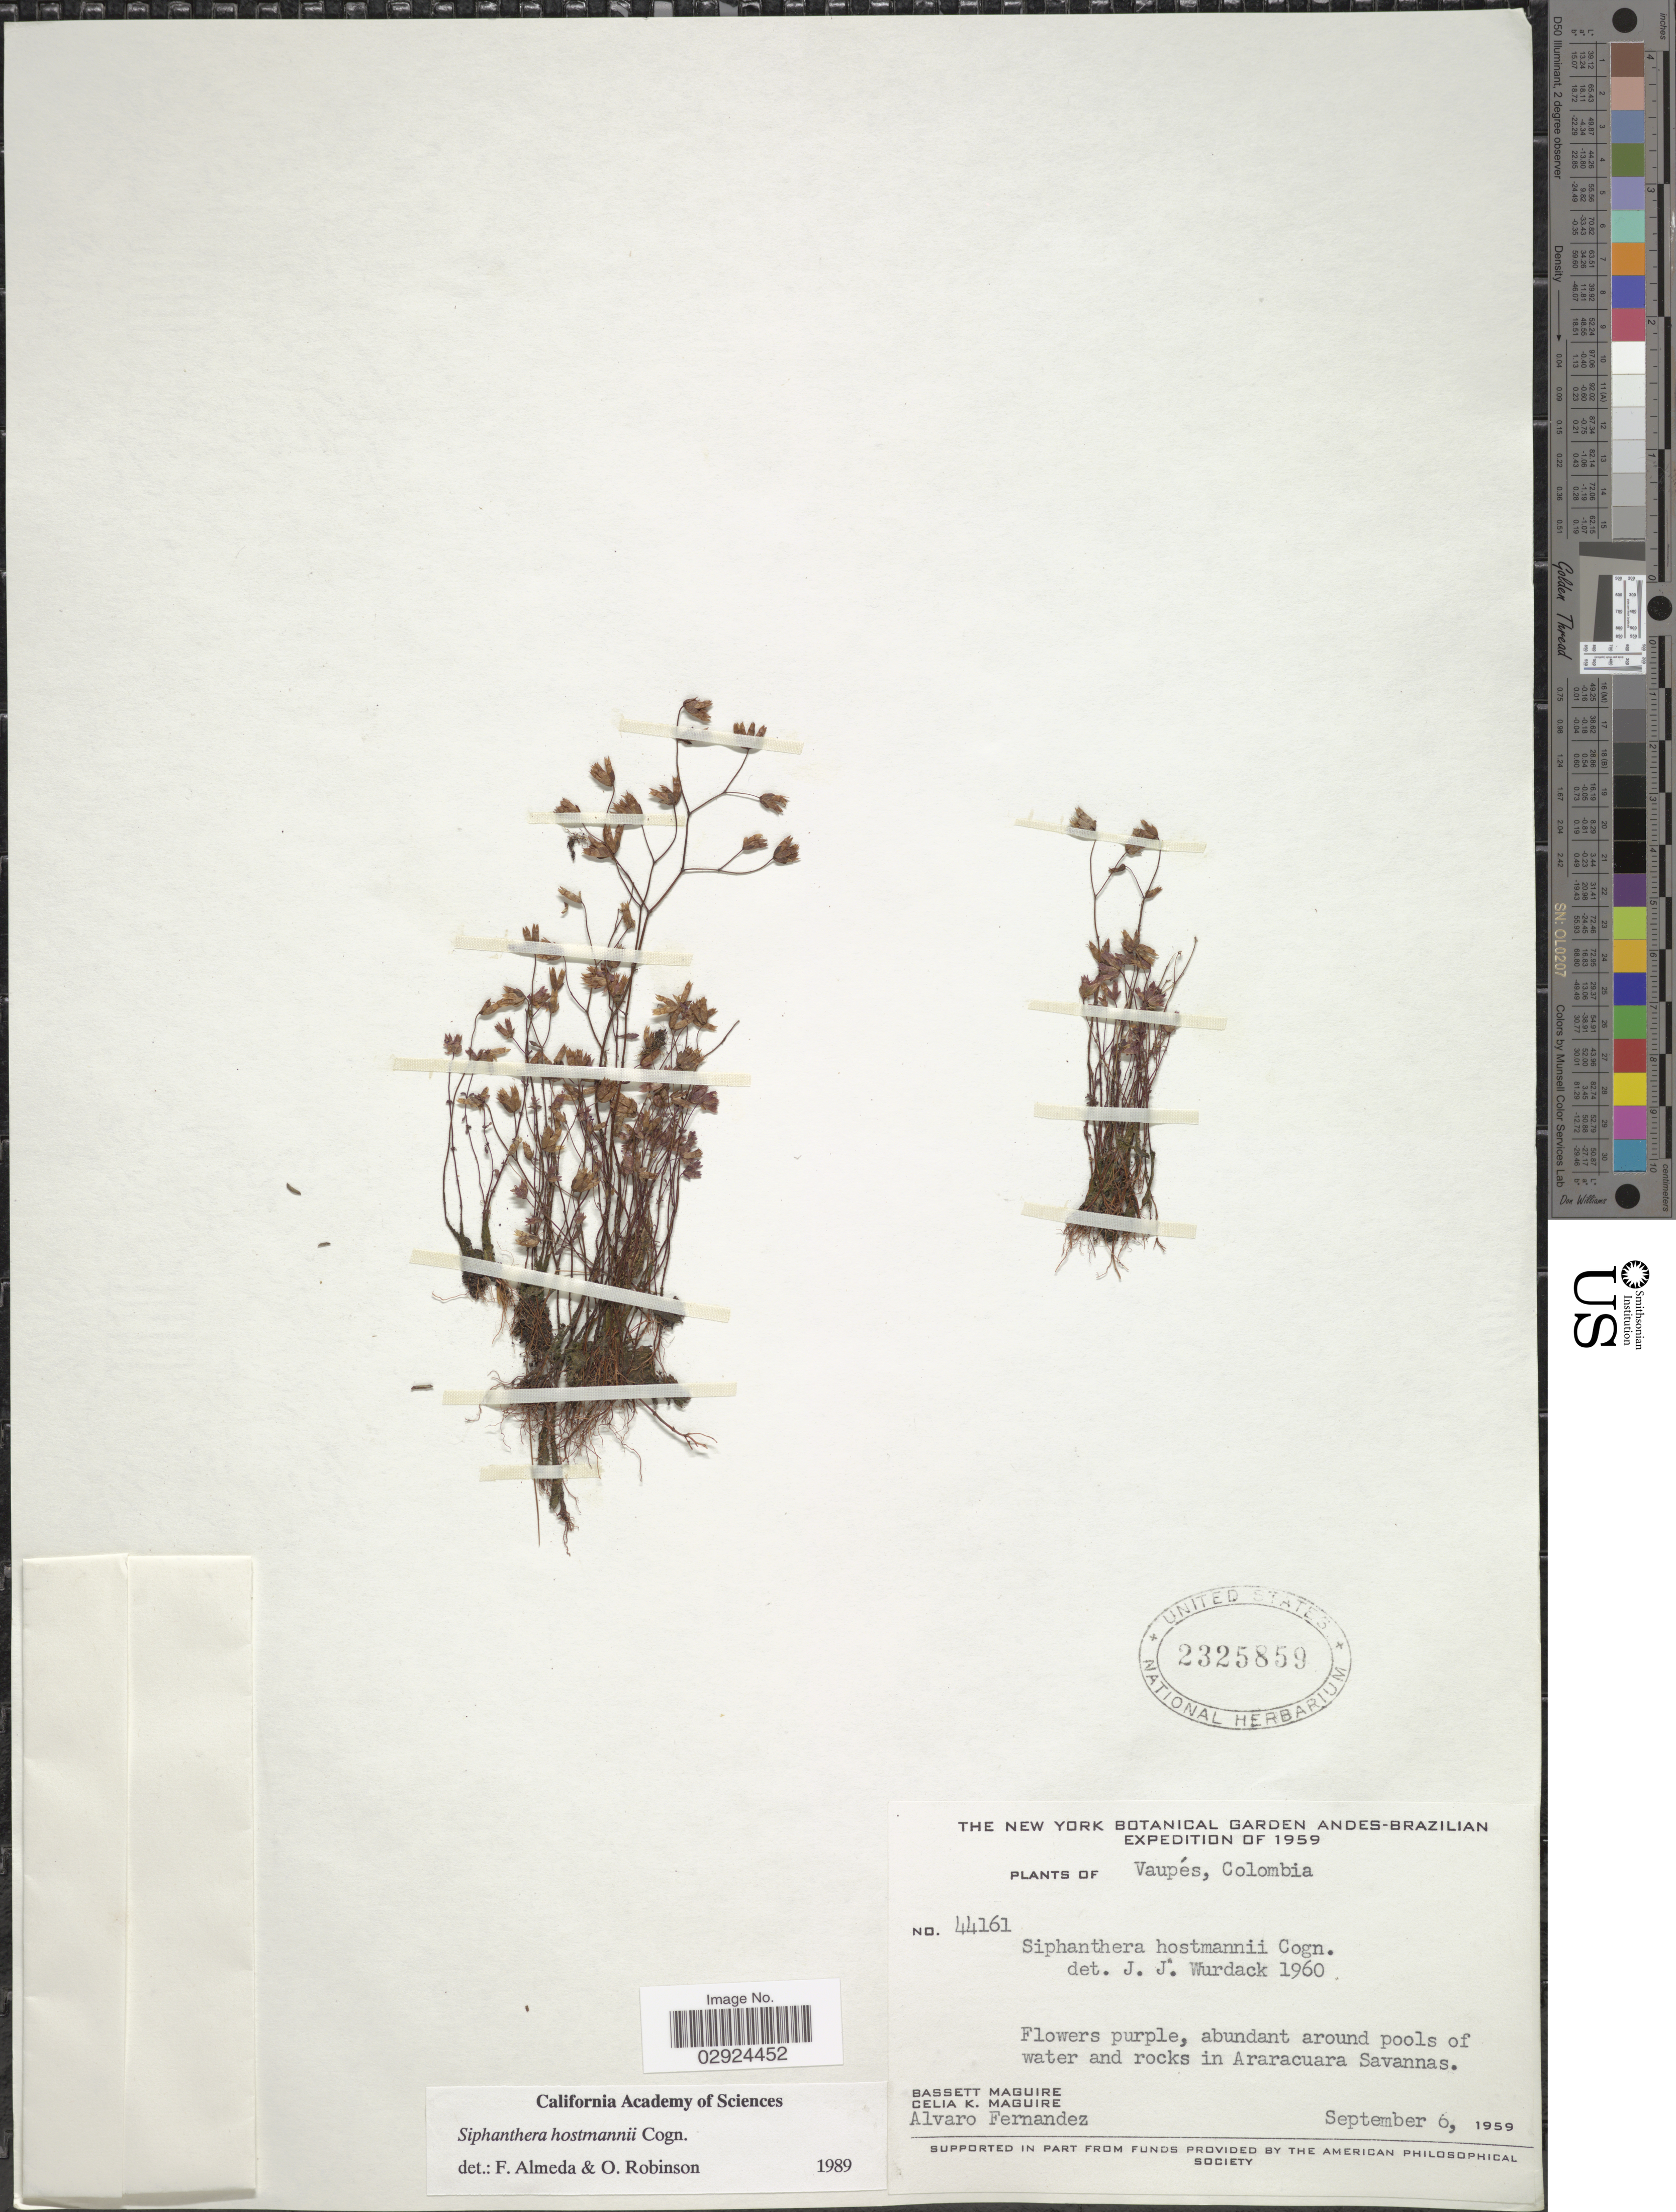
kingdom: Plantae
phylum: Tracheophyta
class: Magnoliopsida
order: Myrtales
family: Melastomataceae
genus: Siphanthera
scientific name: Siphanthera hostmannii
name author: Cogn.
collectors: B. Maguire, C. K. Maguire & A. Fernandez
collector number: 44161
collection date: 1959-09-06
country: Colombia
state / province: Vaupés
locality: Abundant pools of water and rocks in Araracuara Savannas.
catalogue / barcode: US 2325859